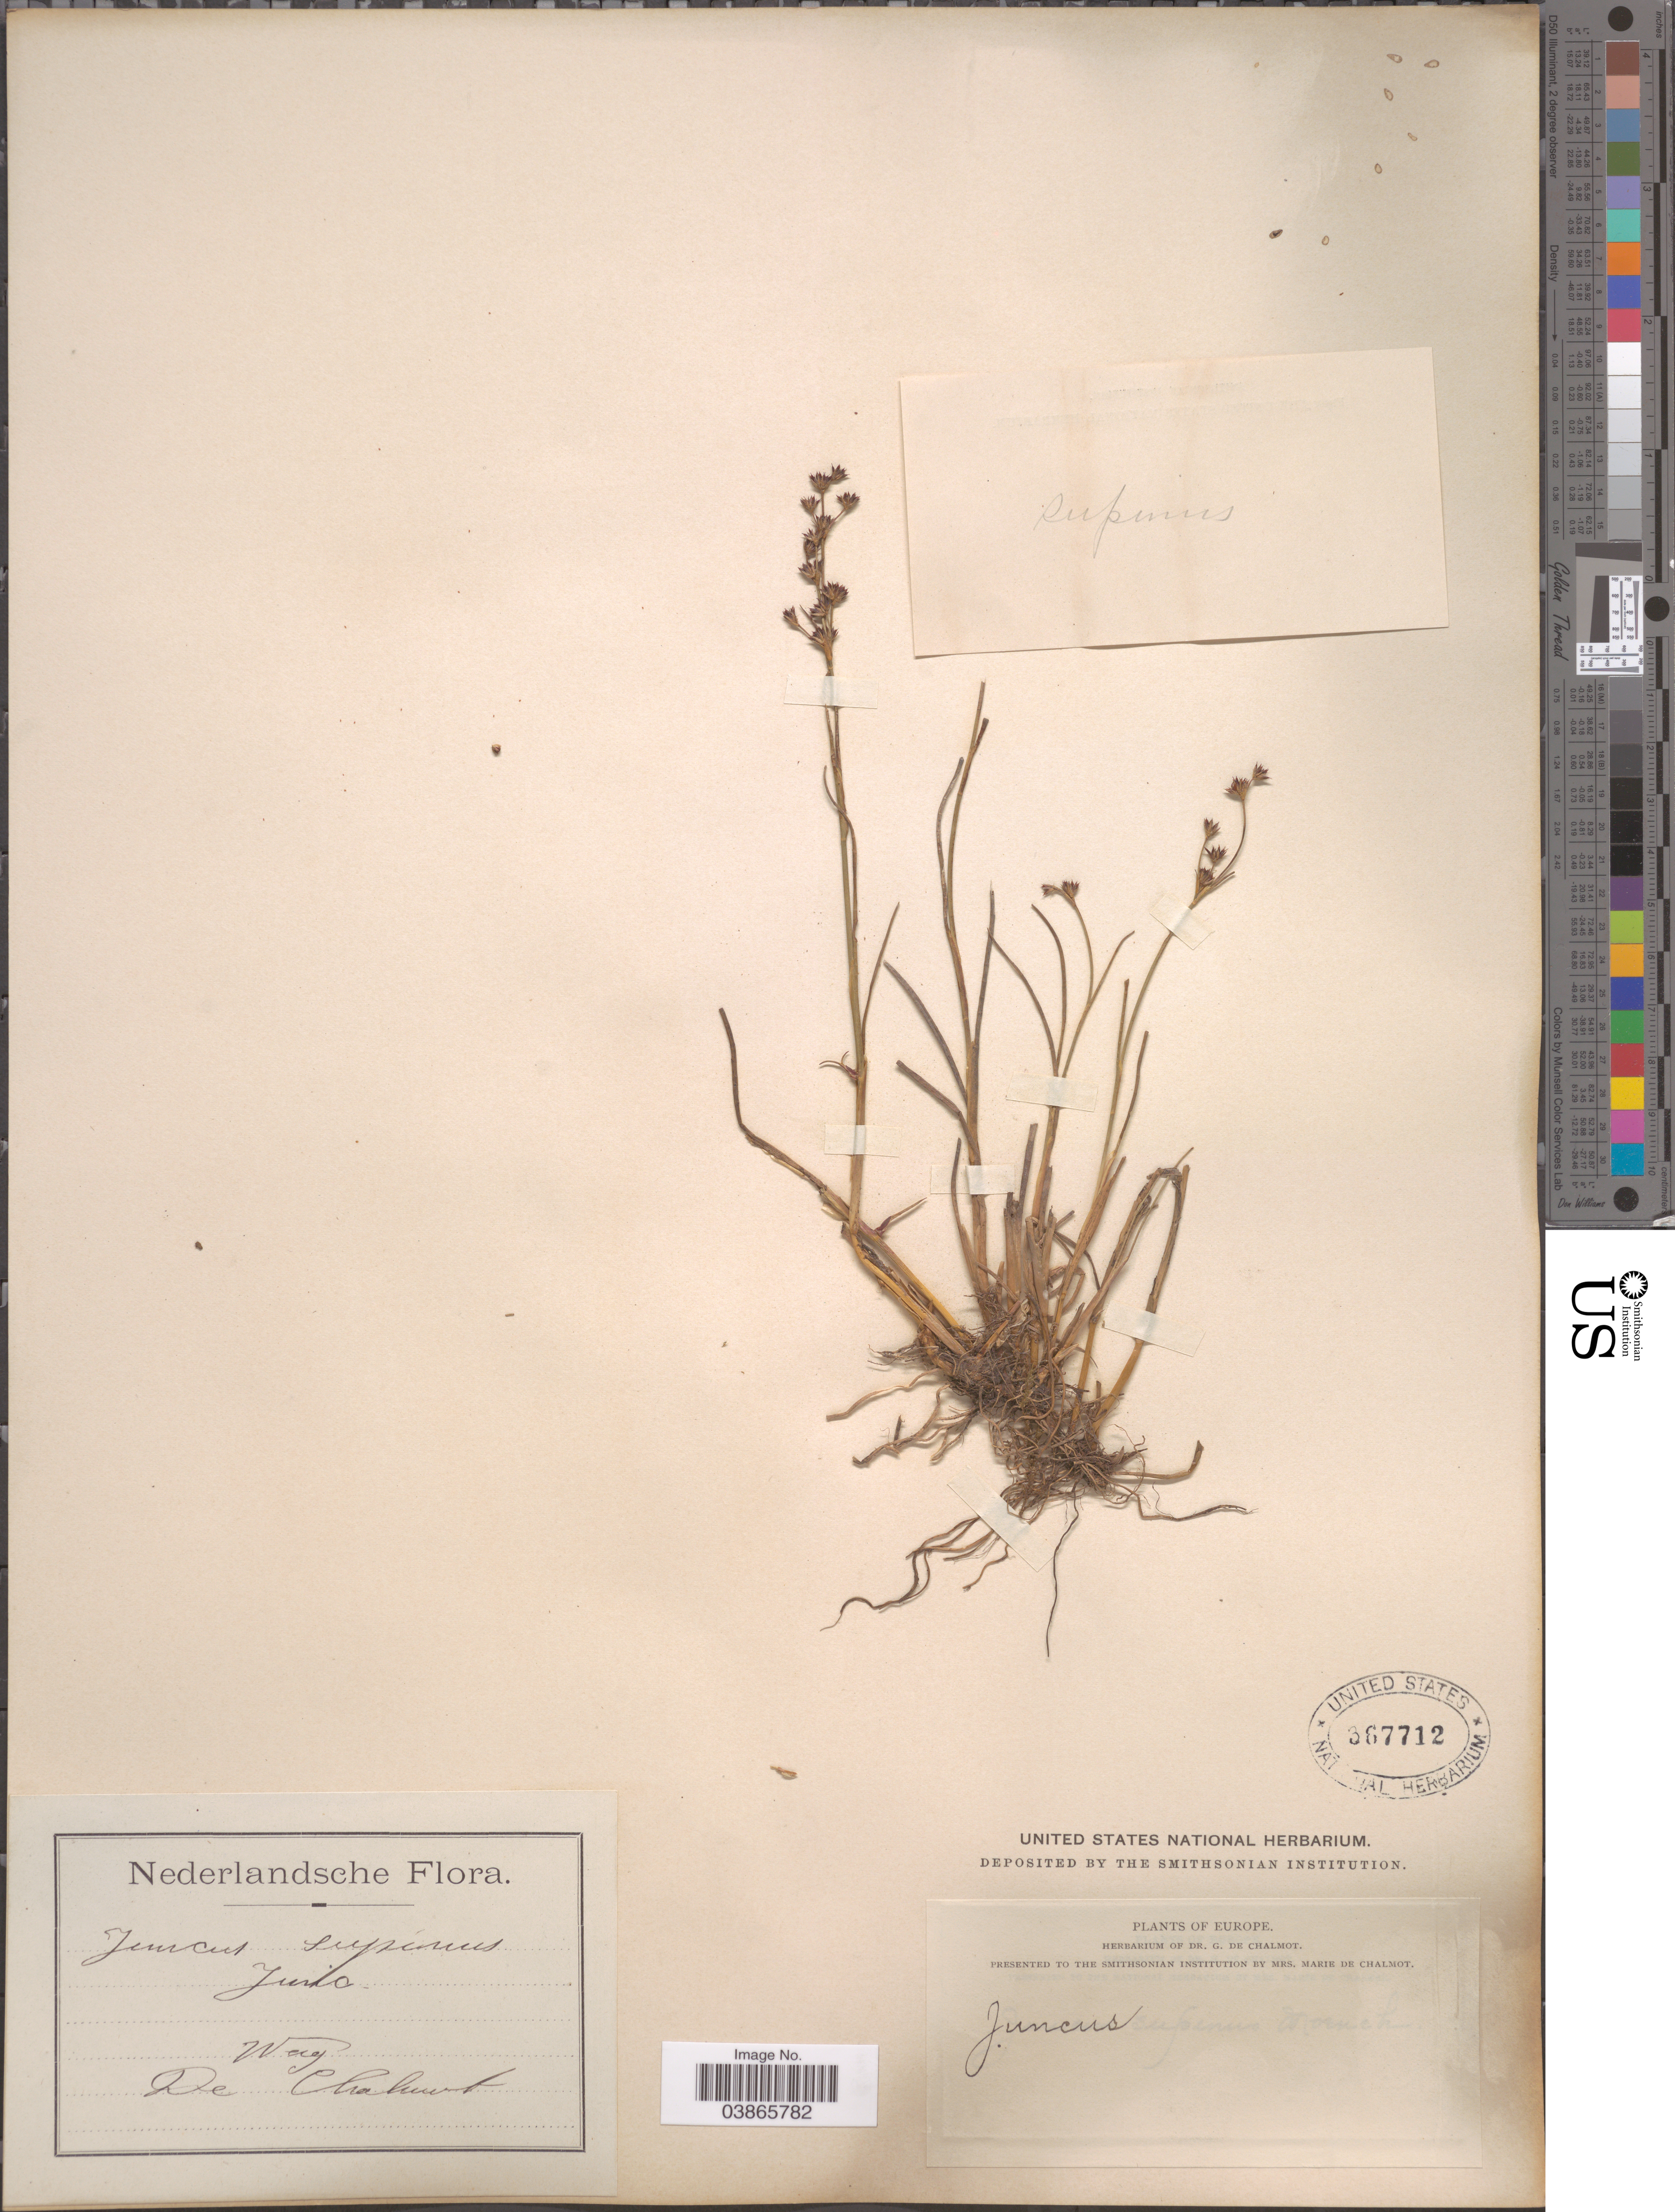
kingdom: Plantae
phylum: Tracheophyta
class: Liliopsida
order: Poales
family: Juncaceae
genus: Juncus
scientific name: Juncus supinus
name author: Moench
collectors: G. de Chalmot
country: Netherlands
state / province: Gelderland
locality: Wag.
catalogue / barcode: US 367712